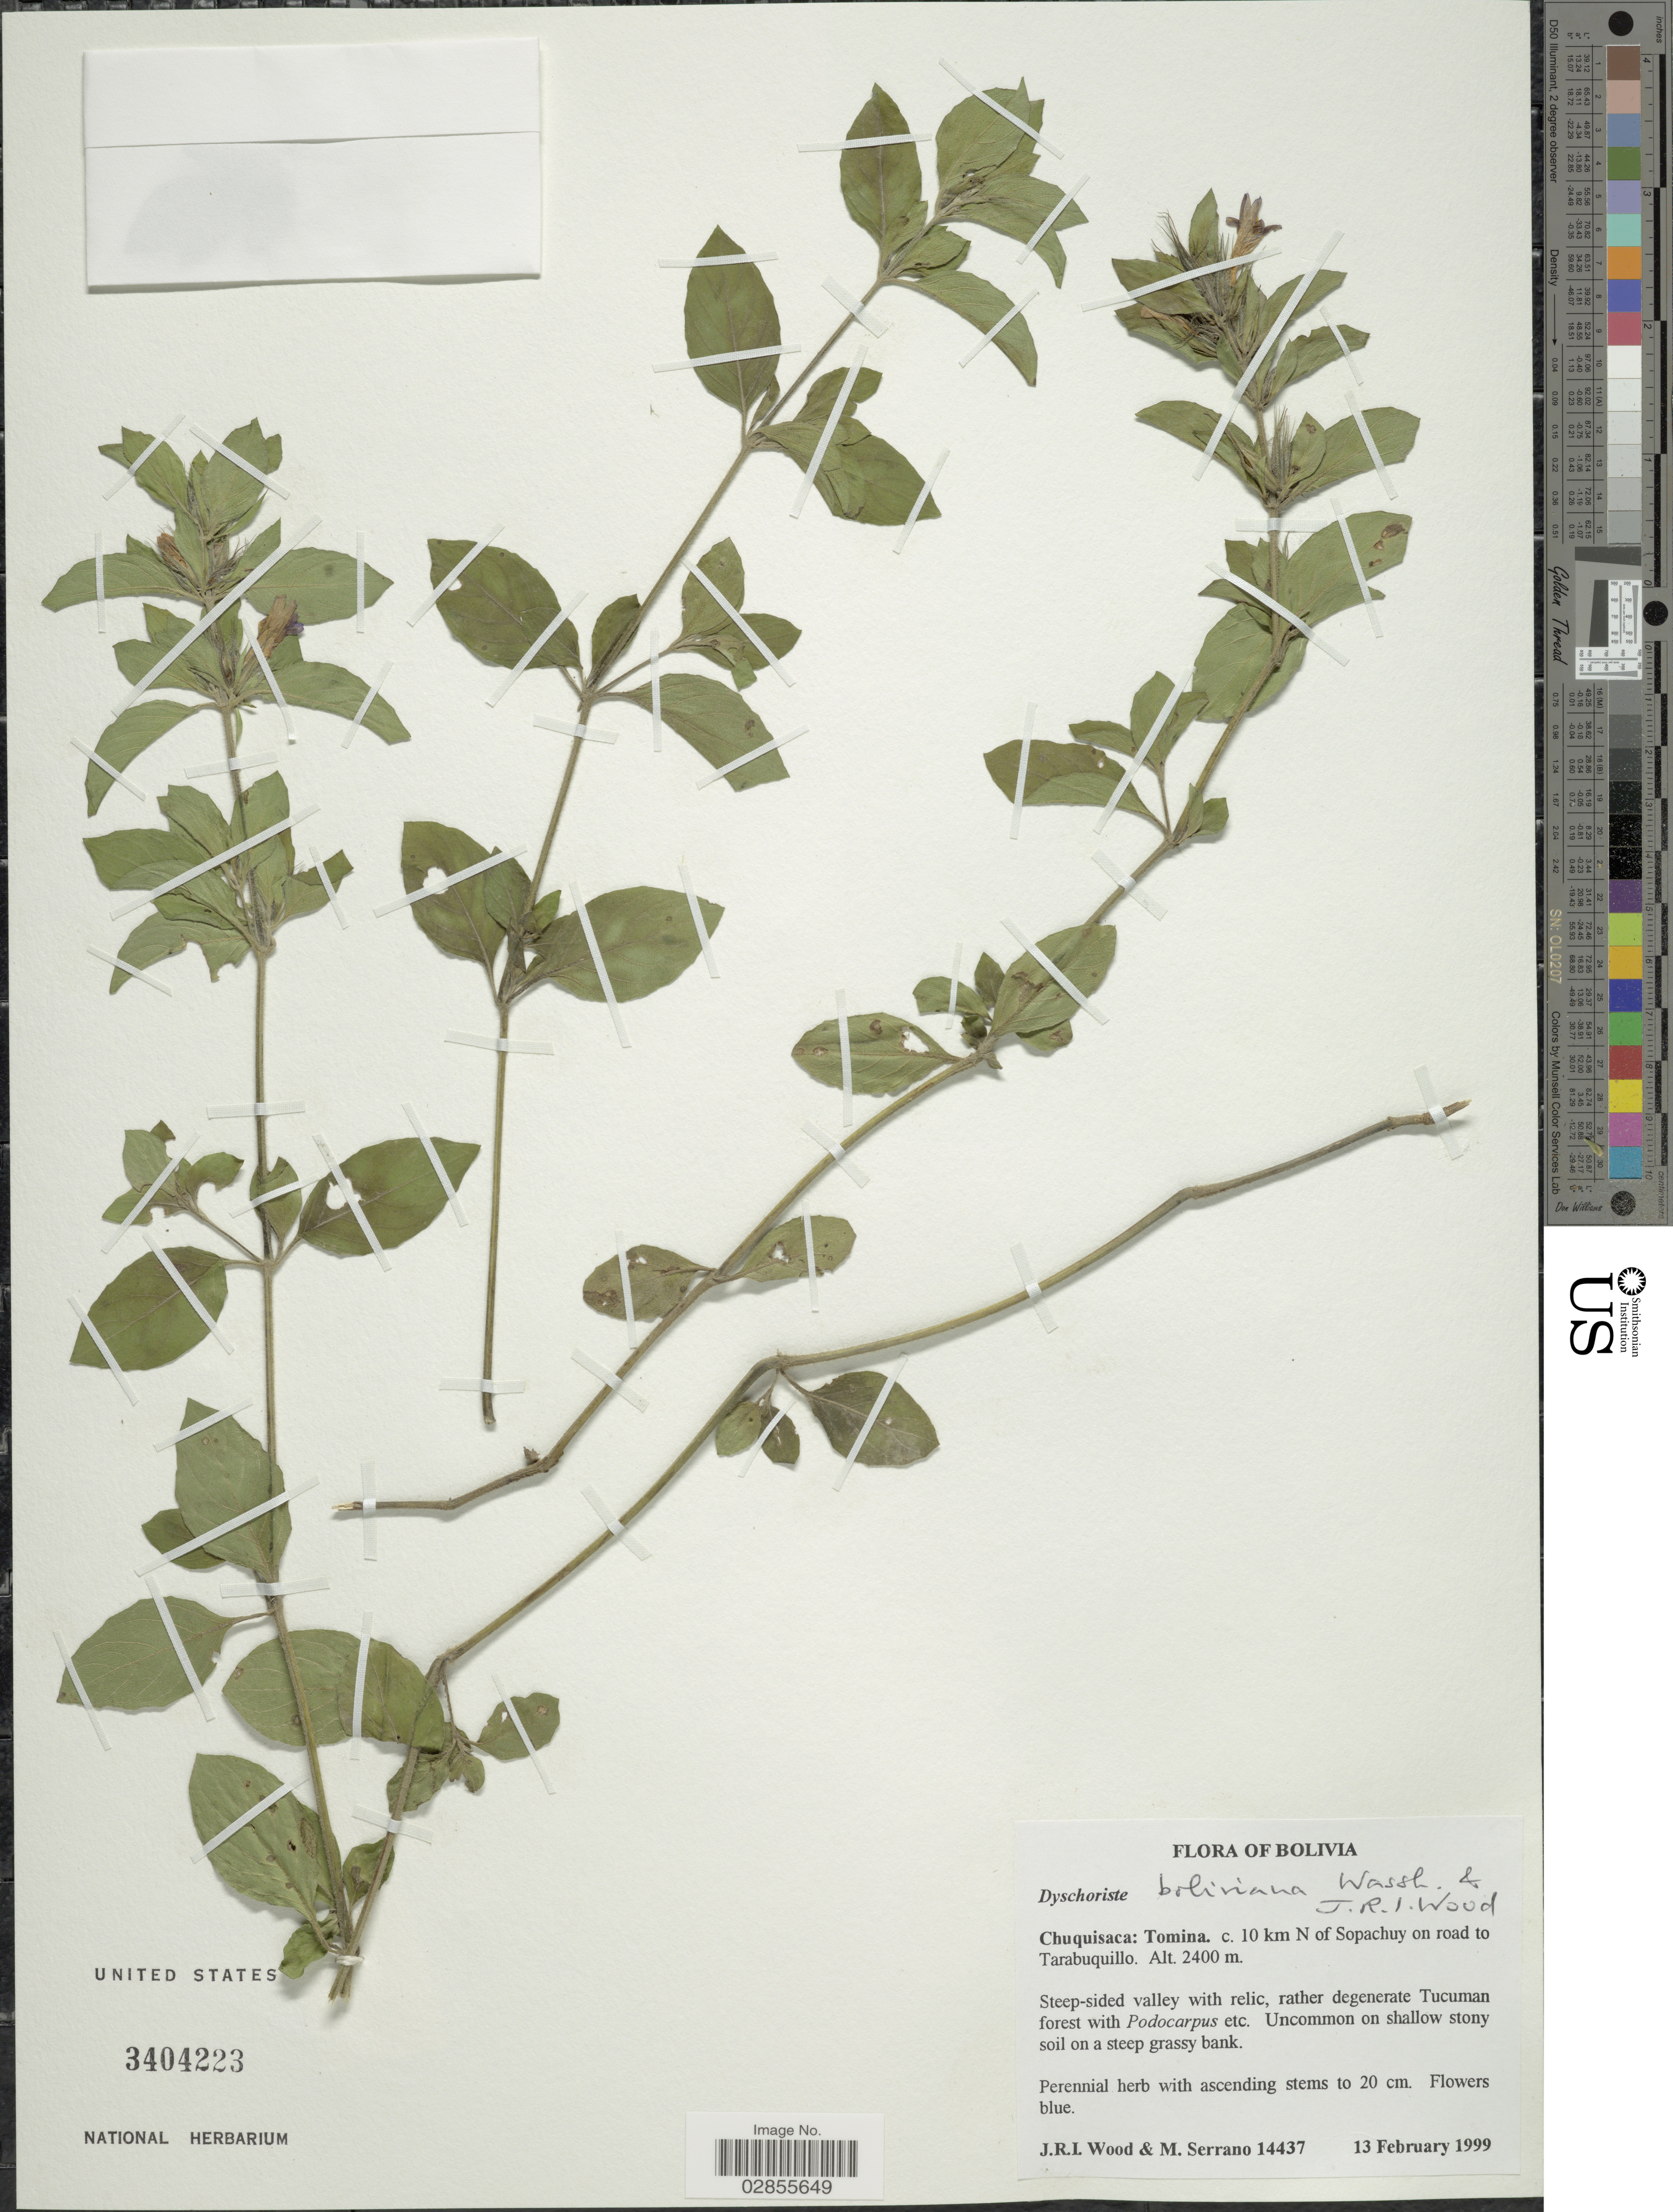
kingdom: Plantae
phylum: Tracheophyta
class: Magnoliopsida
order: Lamiales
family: Acanthaceae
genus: Dyschoriste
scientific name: Dyschoriste boliviana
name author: Wassh. & J.R.I. Wood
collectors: J. R. I. Wood & M. Serrano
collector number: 14437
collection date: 1999-02-13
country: Bolivia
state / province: Chuquisaca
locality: Tomina. c. 10 km N of Sopachuy on road to Tarabuquillo.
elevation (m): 2400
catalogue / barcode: US 3404223